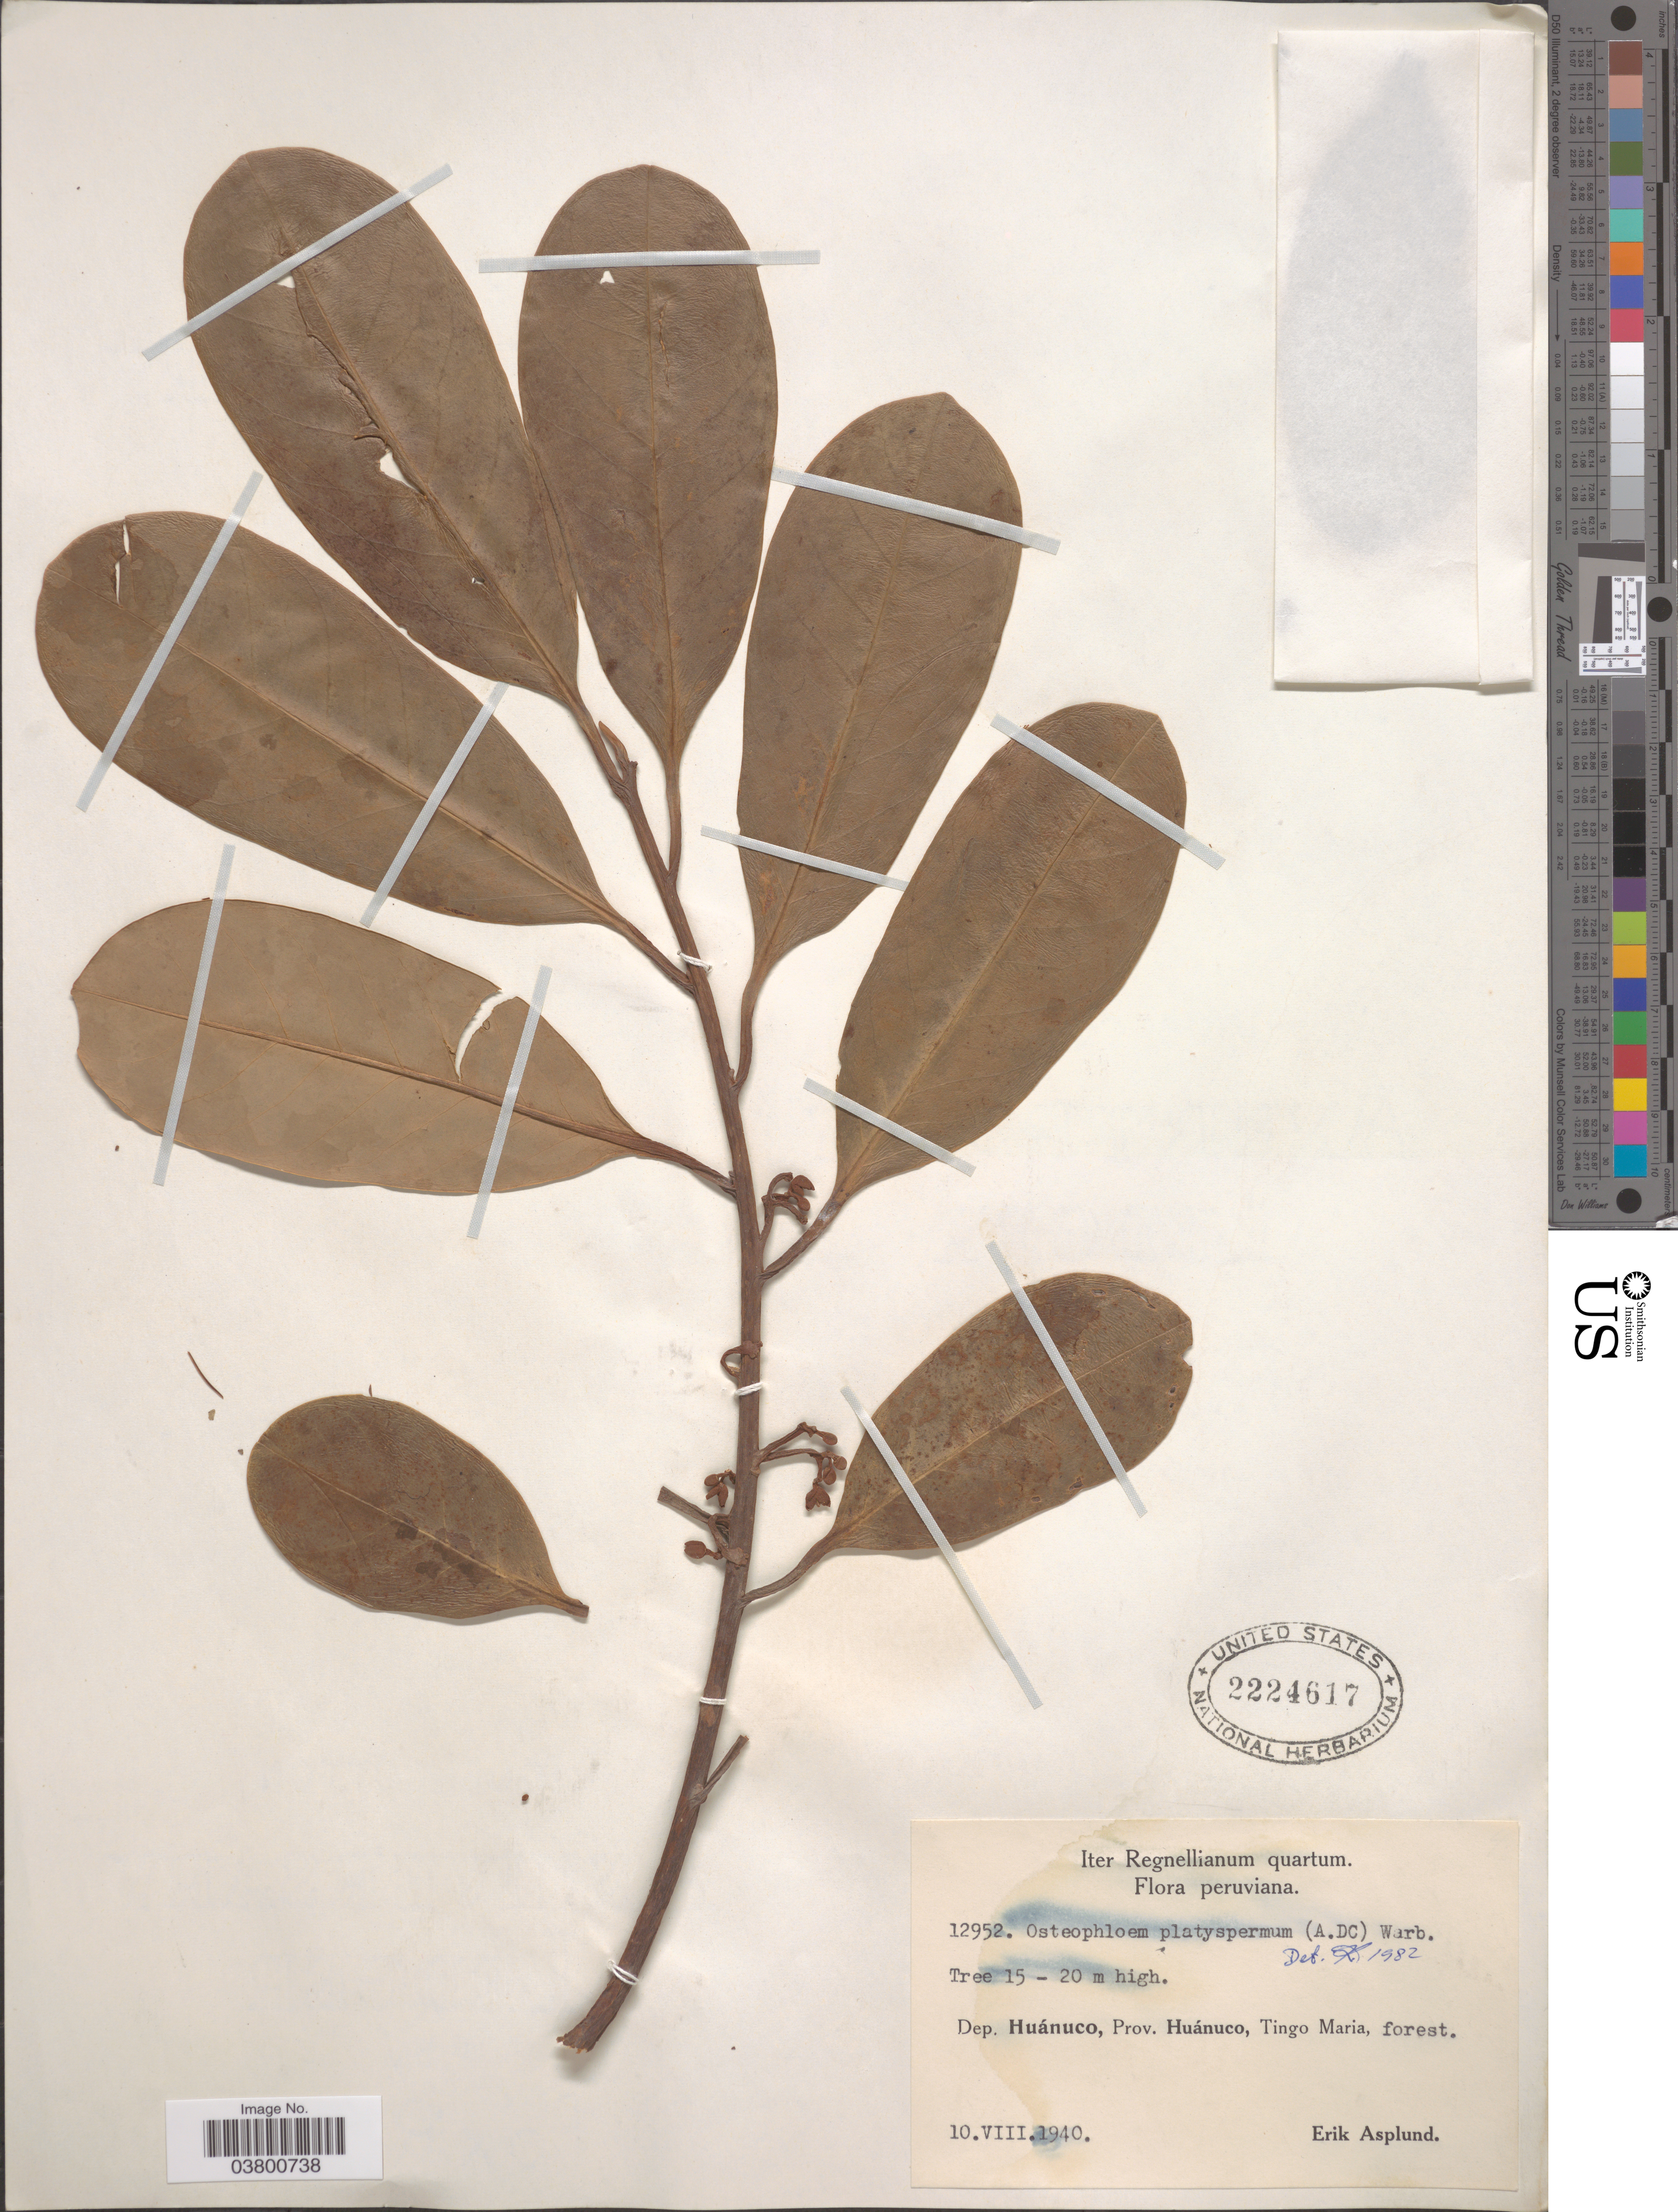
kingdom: Plantae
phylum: Tracheophyta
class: Magnoliopsida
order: Magnoliales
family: Myristicaceae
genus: Osteophloeum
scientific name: Osteophloeum platyspermum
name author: (A. DC.) Warb.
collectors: E. Asplund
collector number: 12952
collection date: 1940-08-10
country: Peru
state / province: Huánuco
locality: Dep. Huánuco, Prov. Huánuco, Tingo Maria.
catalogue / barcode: US 2224617